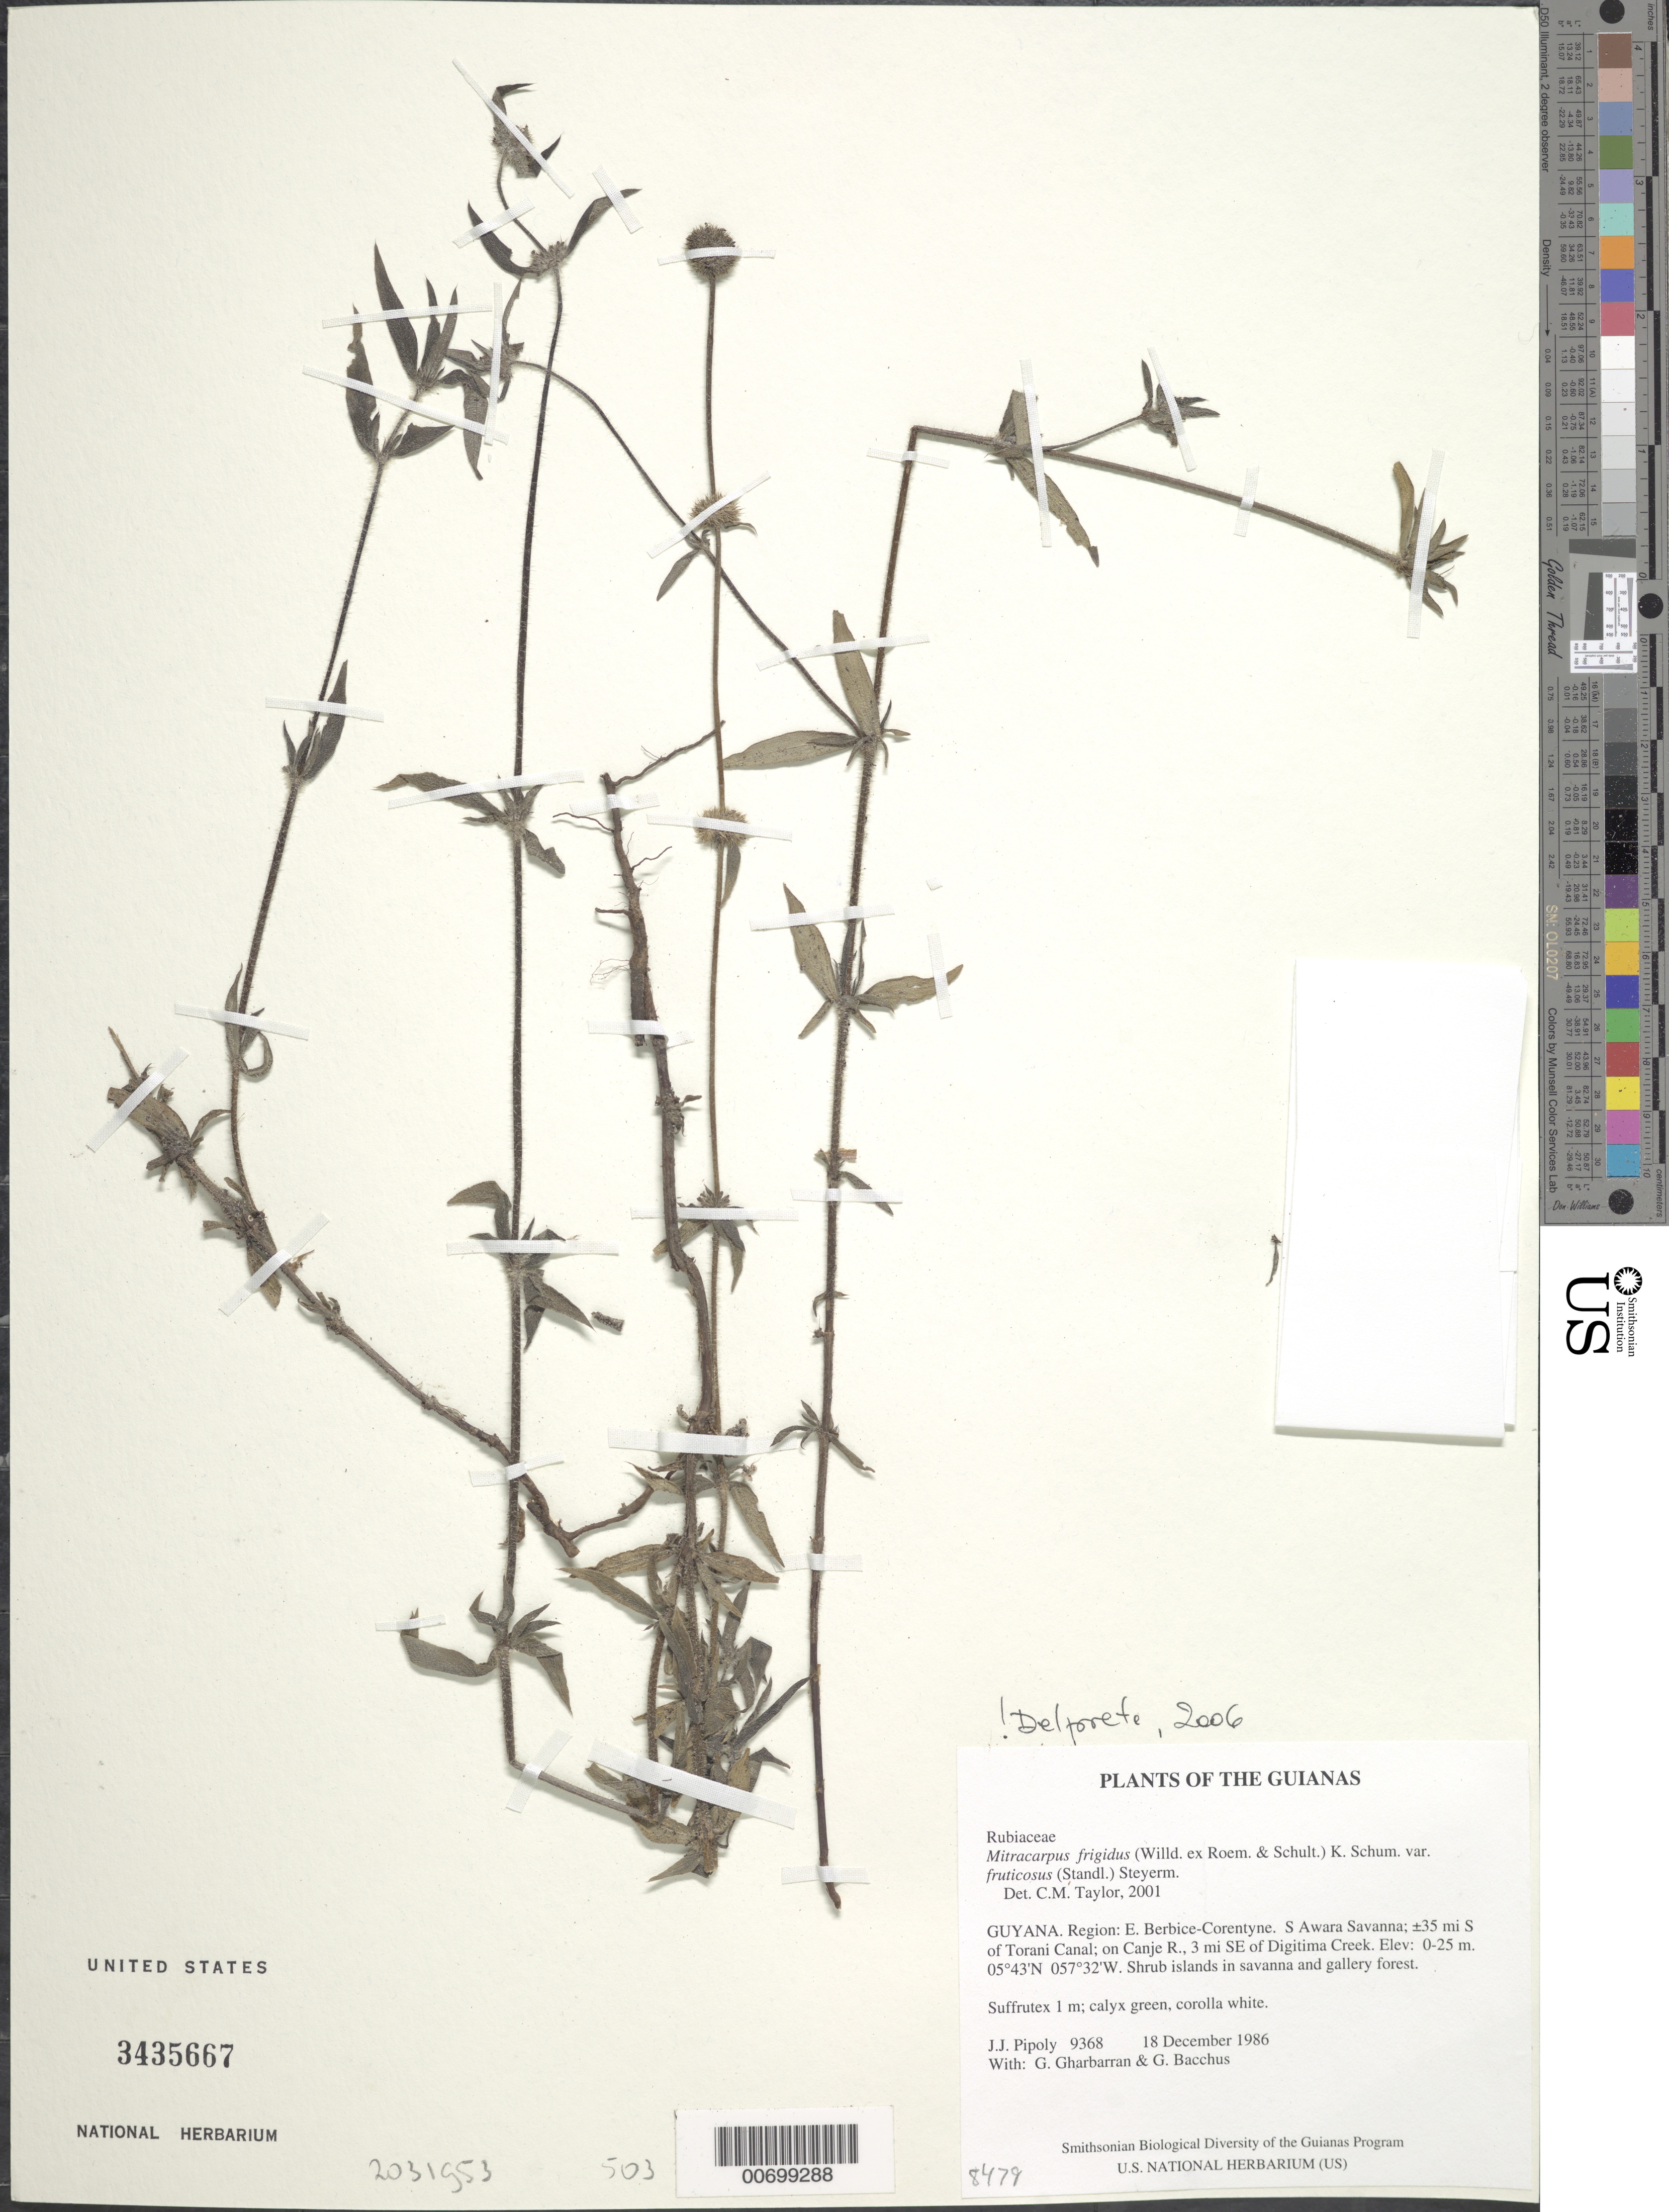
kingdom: Plantae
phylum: Tracheophyta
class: Magnoliopsida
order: Gentianales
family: Rubiaceae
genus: Mitracarpus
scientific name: Mitracarpus frigidus var. fruticosus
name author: (Standl.) Steyerm.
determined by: Delprete, P. G., Herb. de Guyane Cay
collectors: J. J. Pipoly, G. Gharbarran & G. Bacchus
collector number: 9368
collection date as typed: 18 December 1986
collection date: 1986-12-18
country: Guyana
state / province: E. Berbice-Corentyne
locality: S Awara Savanna; ±35 mi S of Torani Canal; on Canje R., 3 mi SE of Digitima Creek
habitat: Shrub islands in savanna and gallery forest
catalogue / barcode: US 3435667